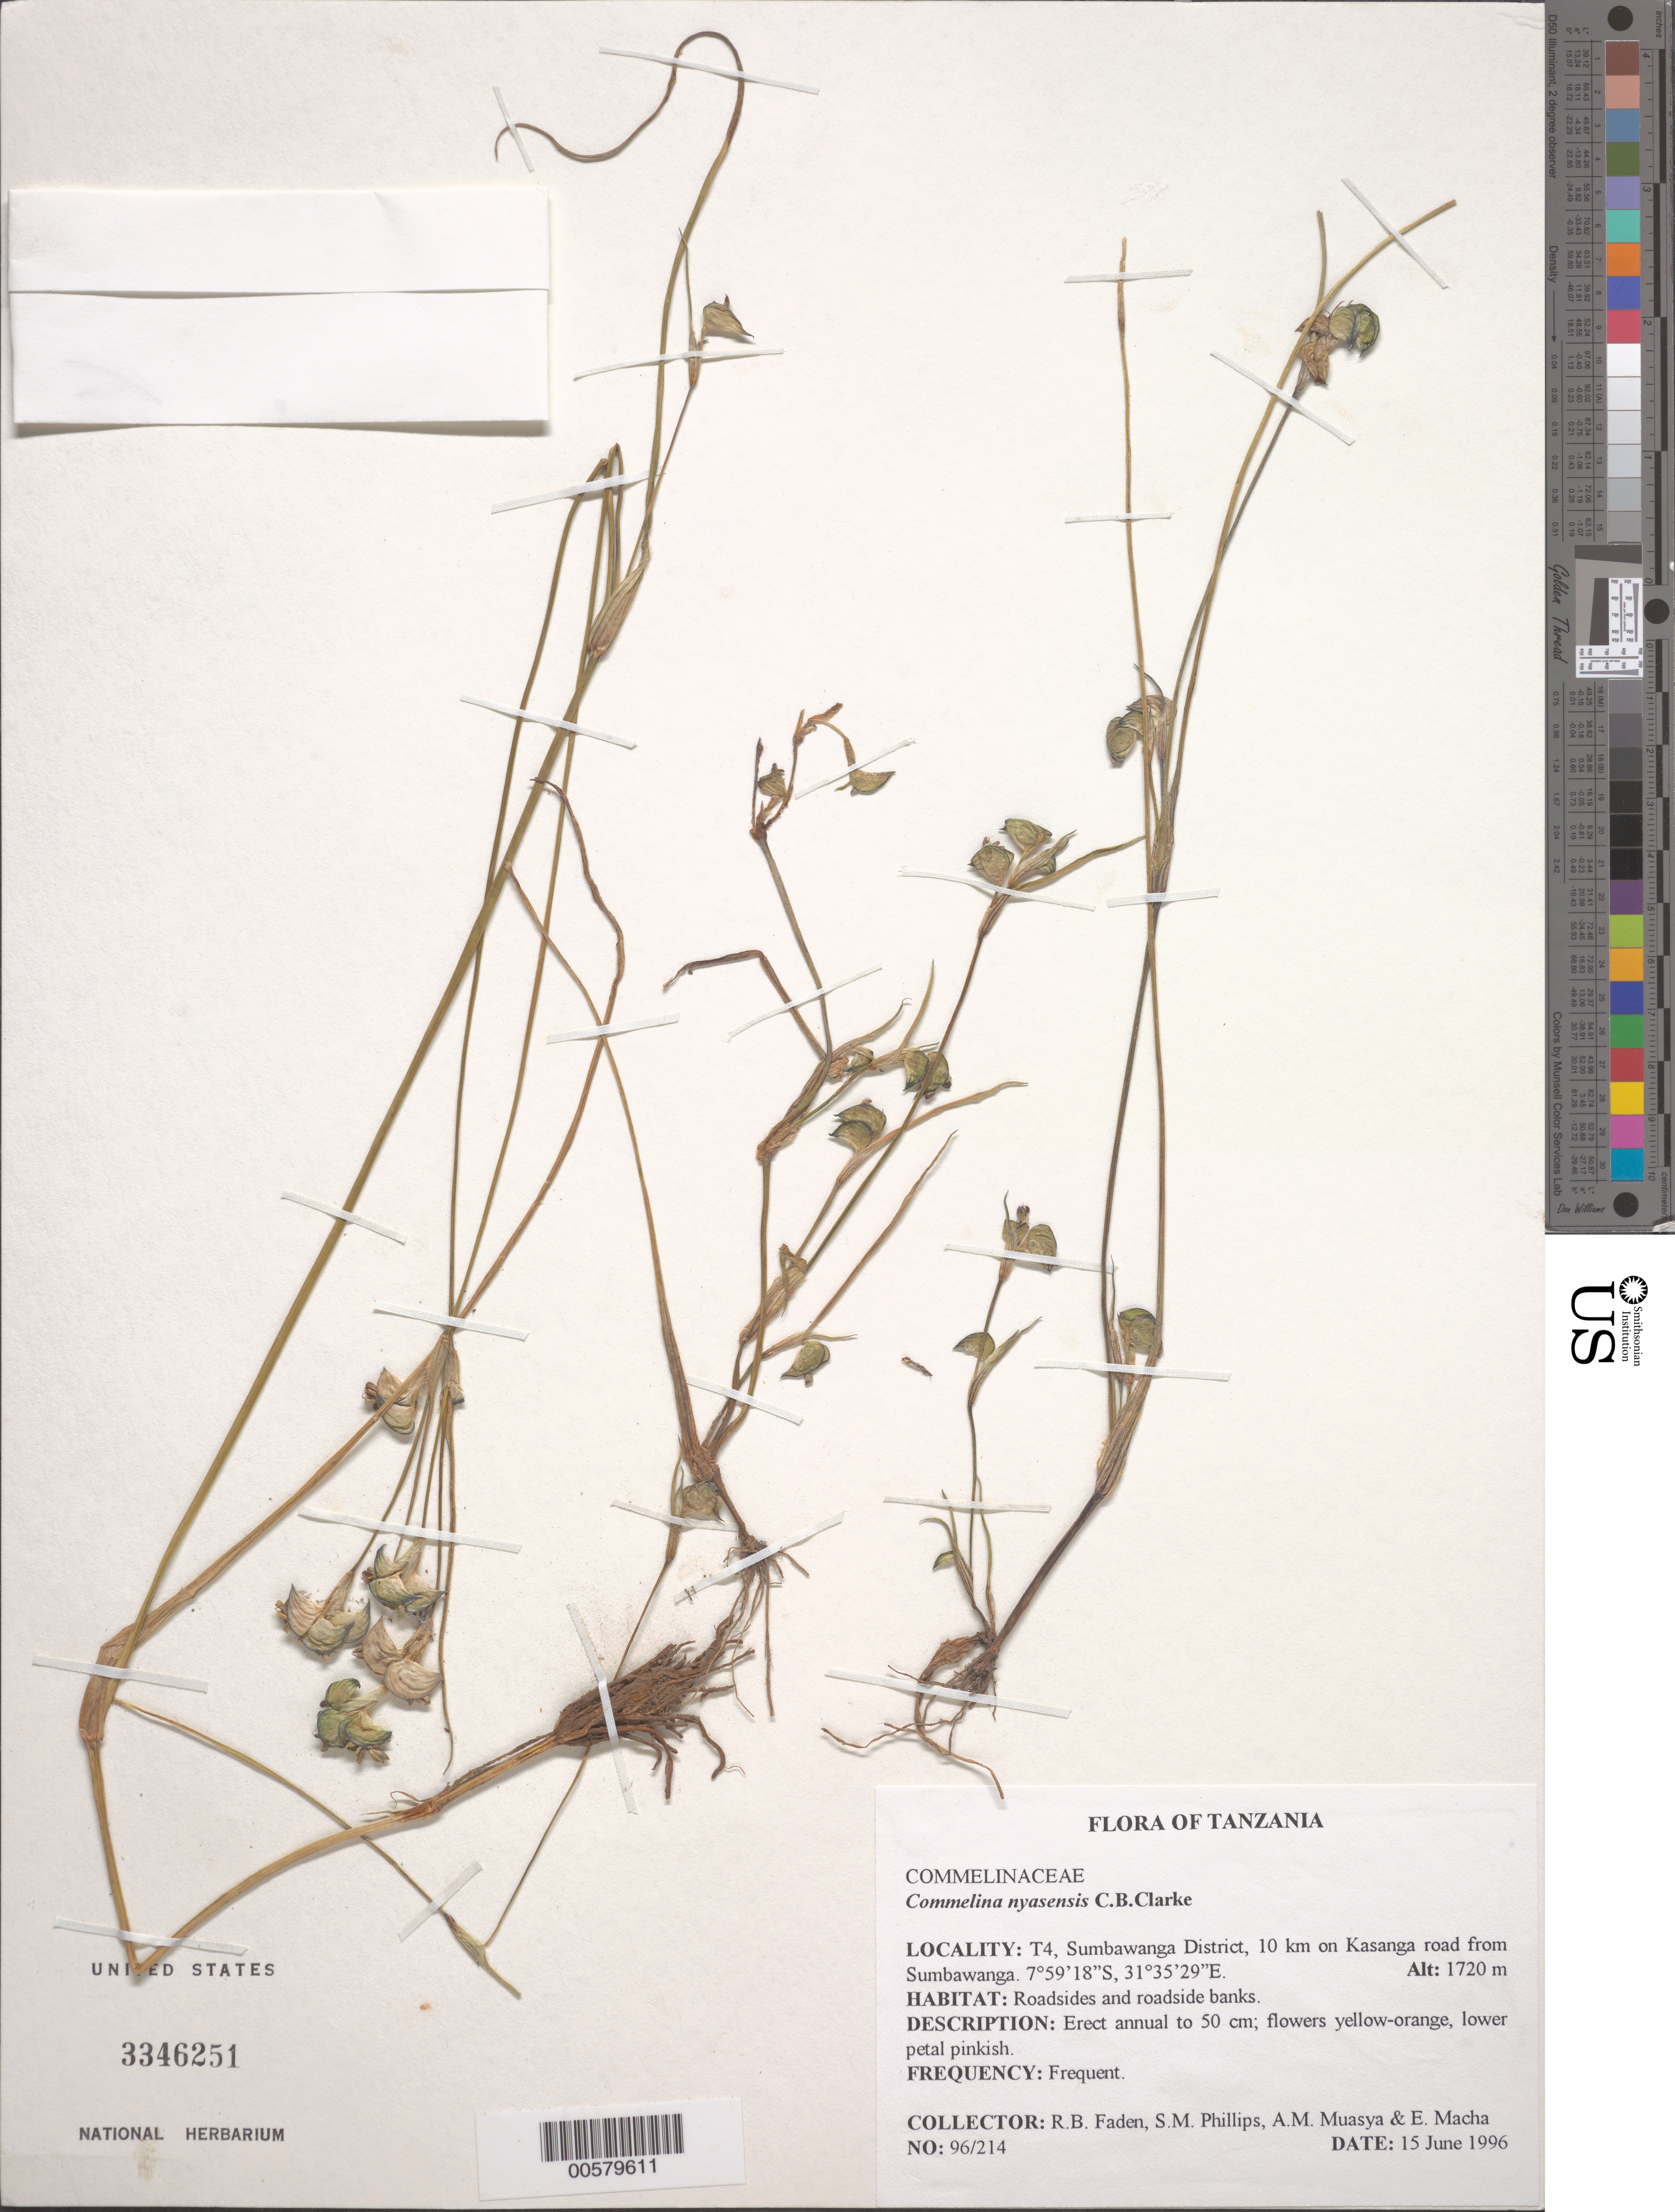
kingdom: Plantae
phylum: Tracheophyta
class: Liliopsida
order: Commelinales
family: Commelinaceae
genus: Commelina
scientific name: Commelina nyasensis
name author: C.B. Clarke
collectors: R. B. Faden, S. M. Phillips, A. Muasya & E. Macha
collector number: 96/214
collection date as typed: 15 Jun 1996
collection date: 1996-06-15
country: Tanzania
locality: T4, sumbawanga dist., kasanga-sombawanga road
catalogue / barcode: US 3346251